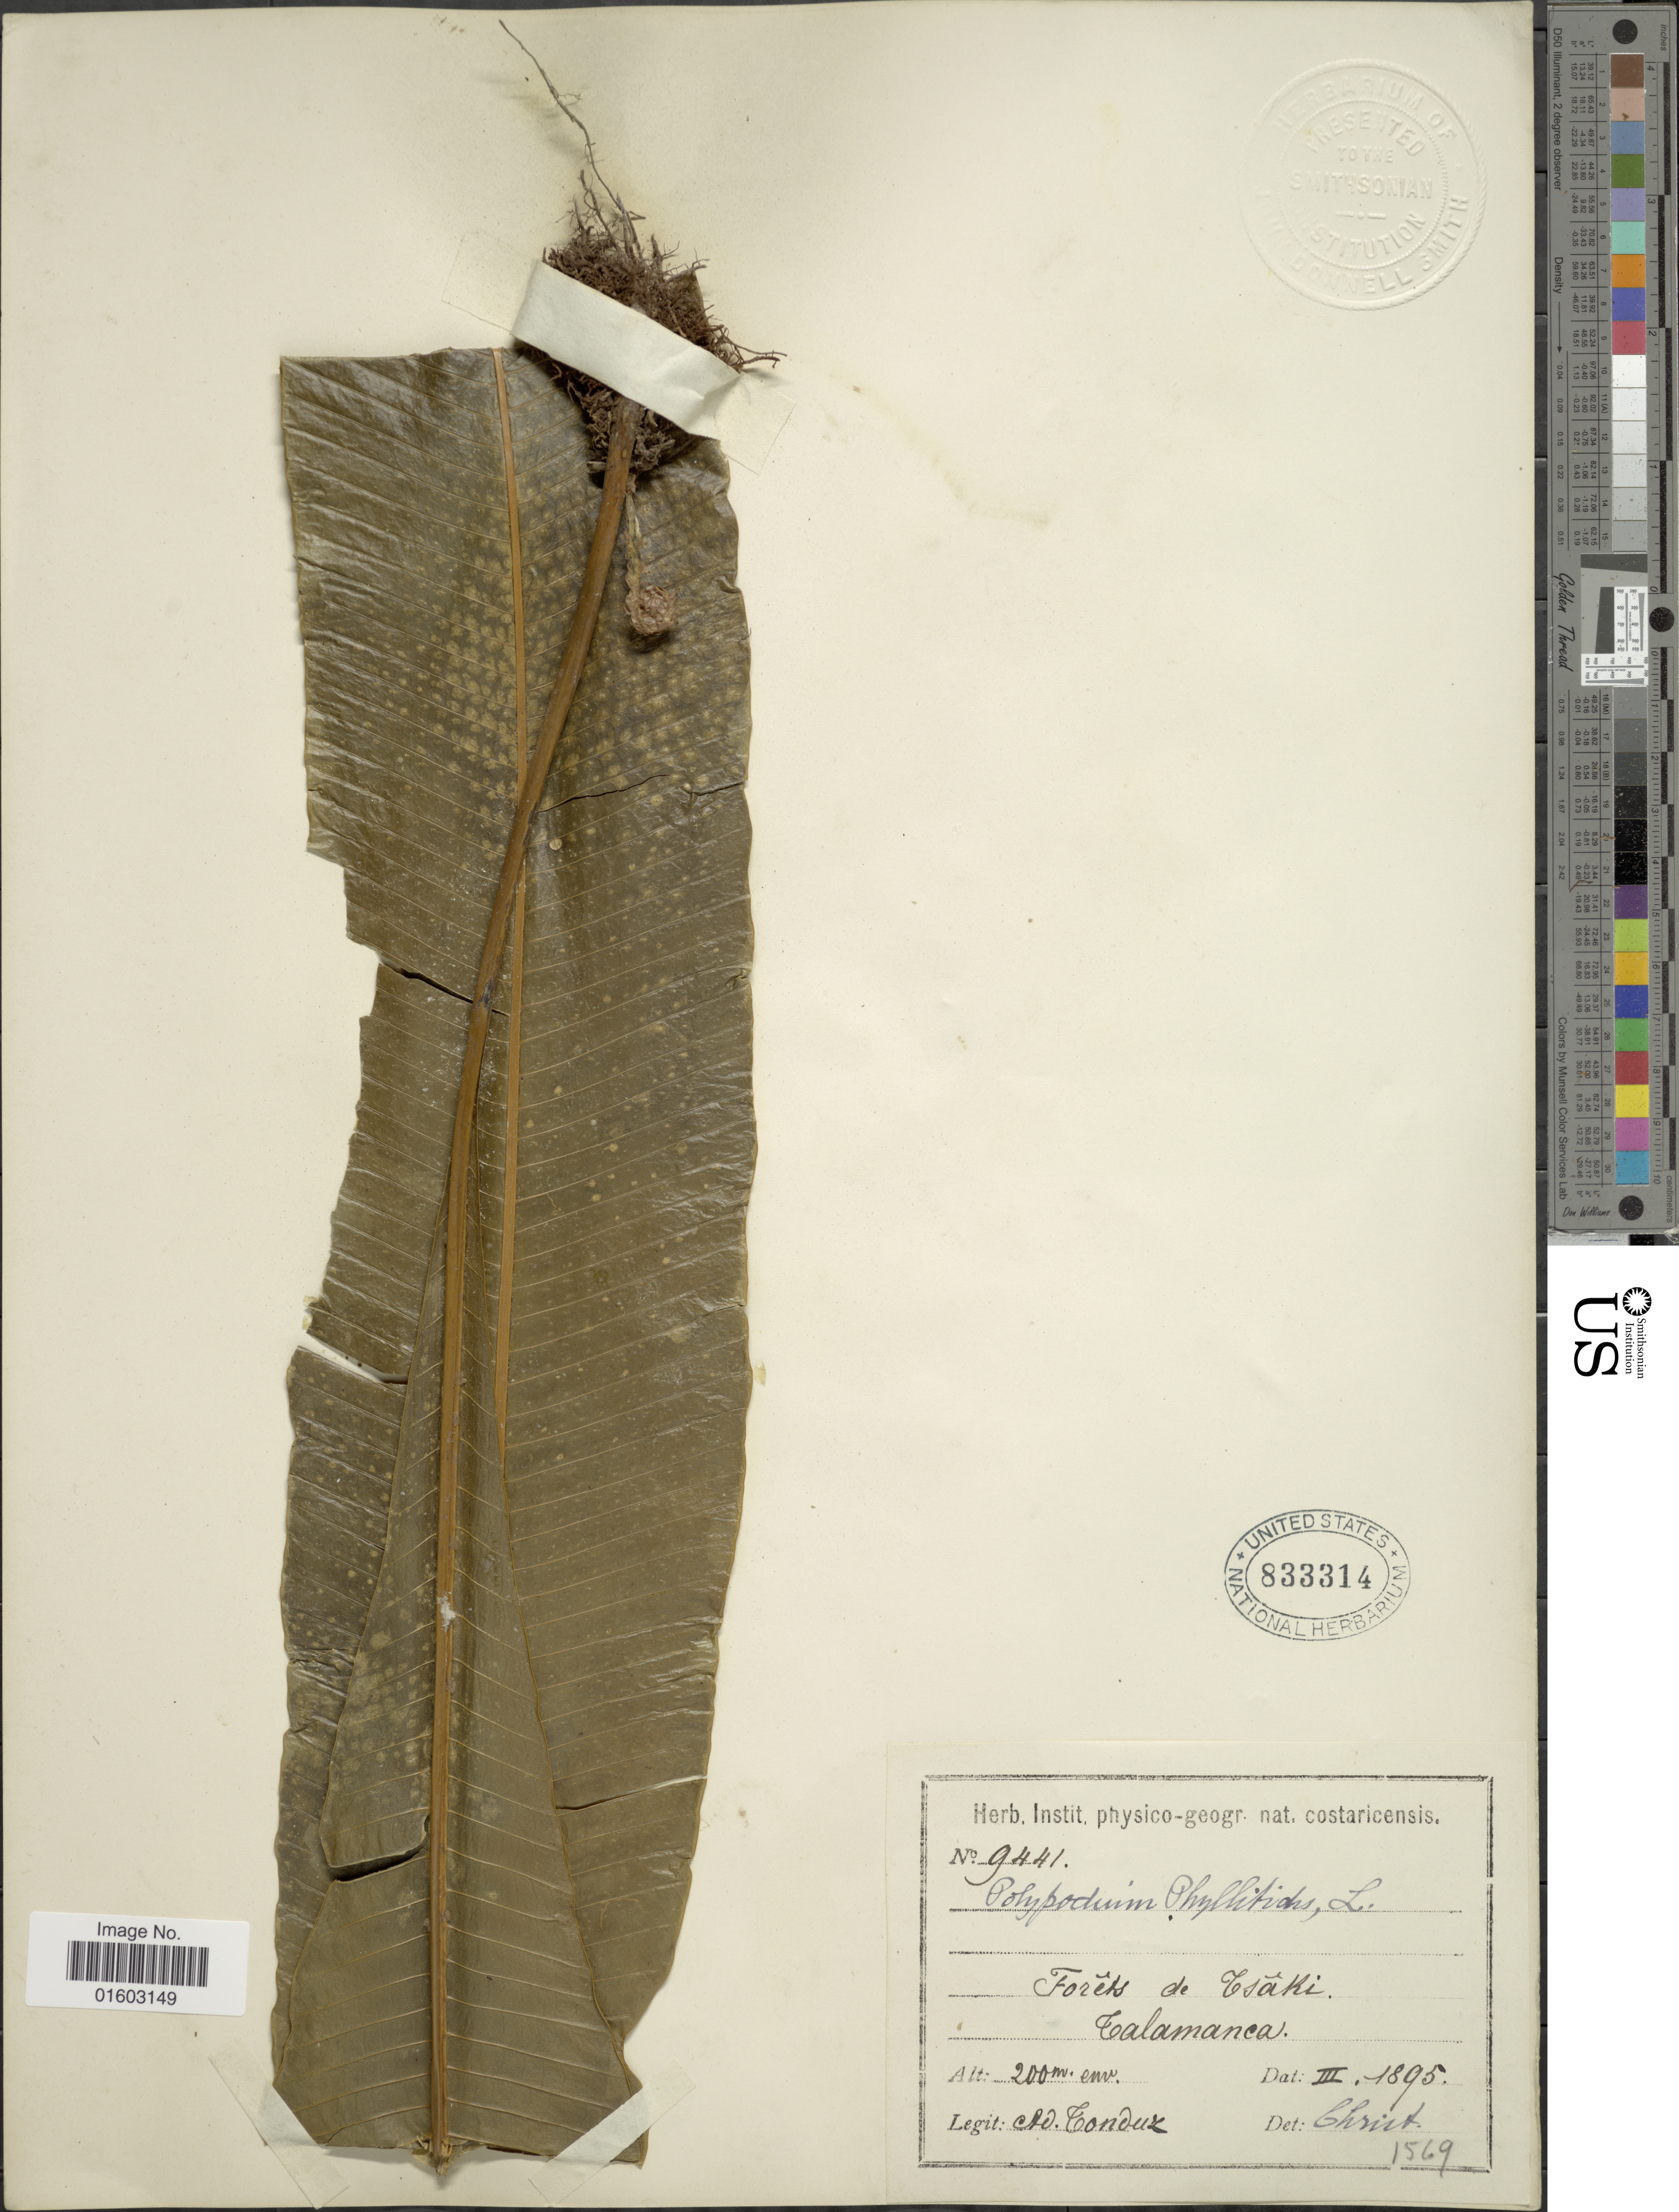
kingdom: Plantae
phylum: Tracheophyta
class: Polypodiopsida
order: Polypodiales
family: Polypodiaceae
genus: Campyloneurum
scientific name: Campyloneurum phyllitidis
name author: (L.) C. Presl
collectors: A. Tonduz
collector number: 9441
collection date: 1895-03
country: Costa Rica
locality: Forest de Tsâki. Talamanca.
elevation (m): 200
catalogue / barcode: US 833314